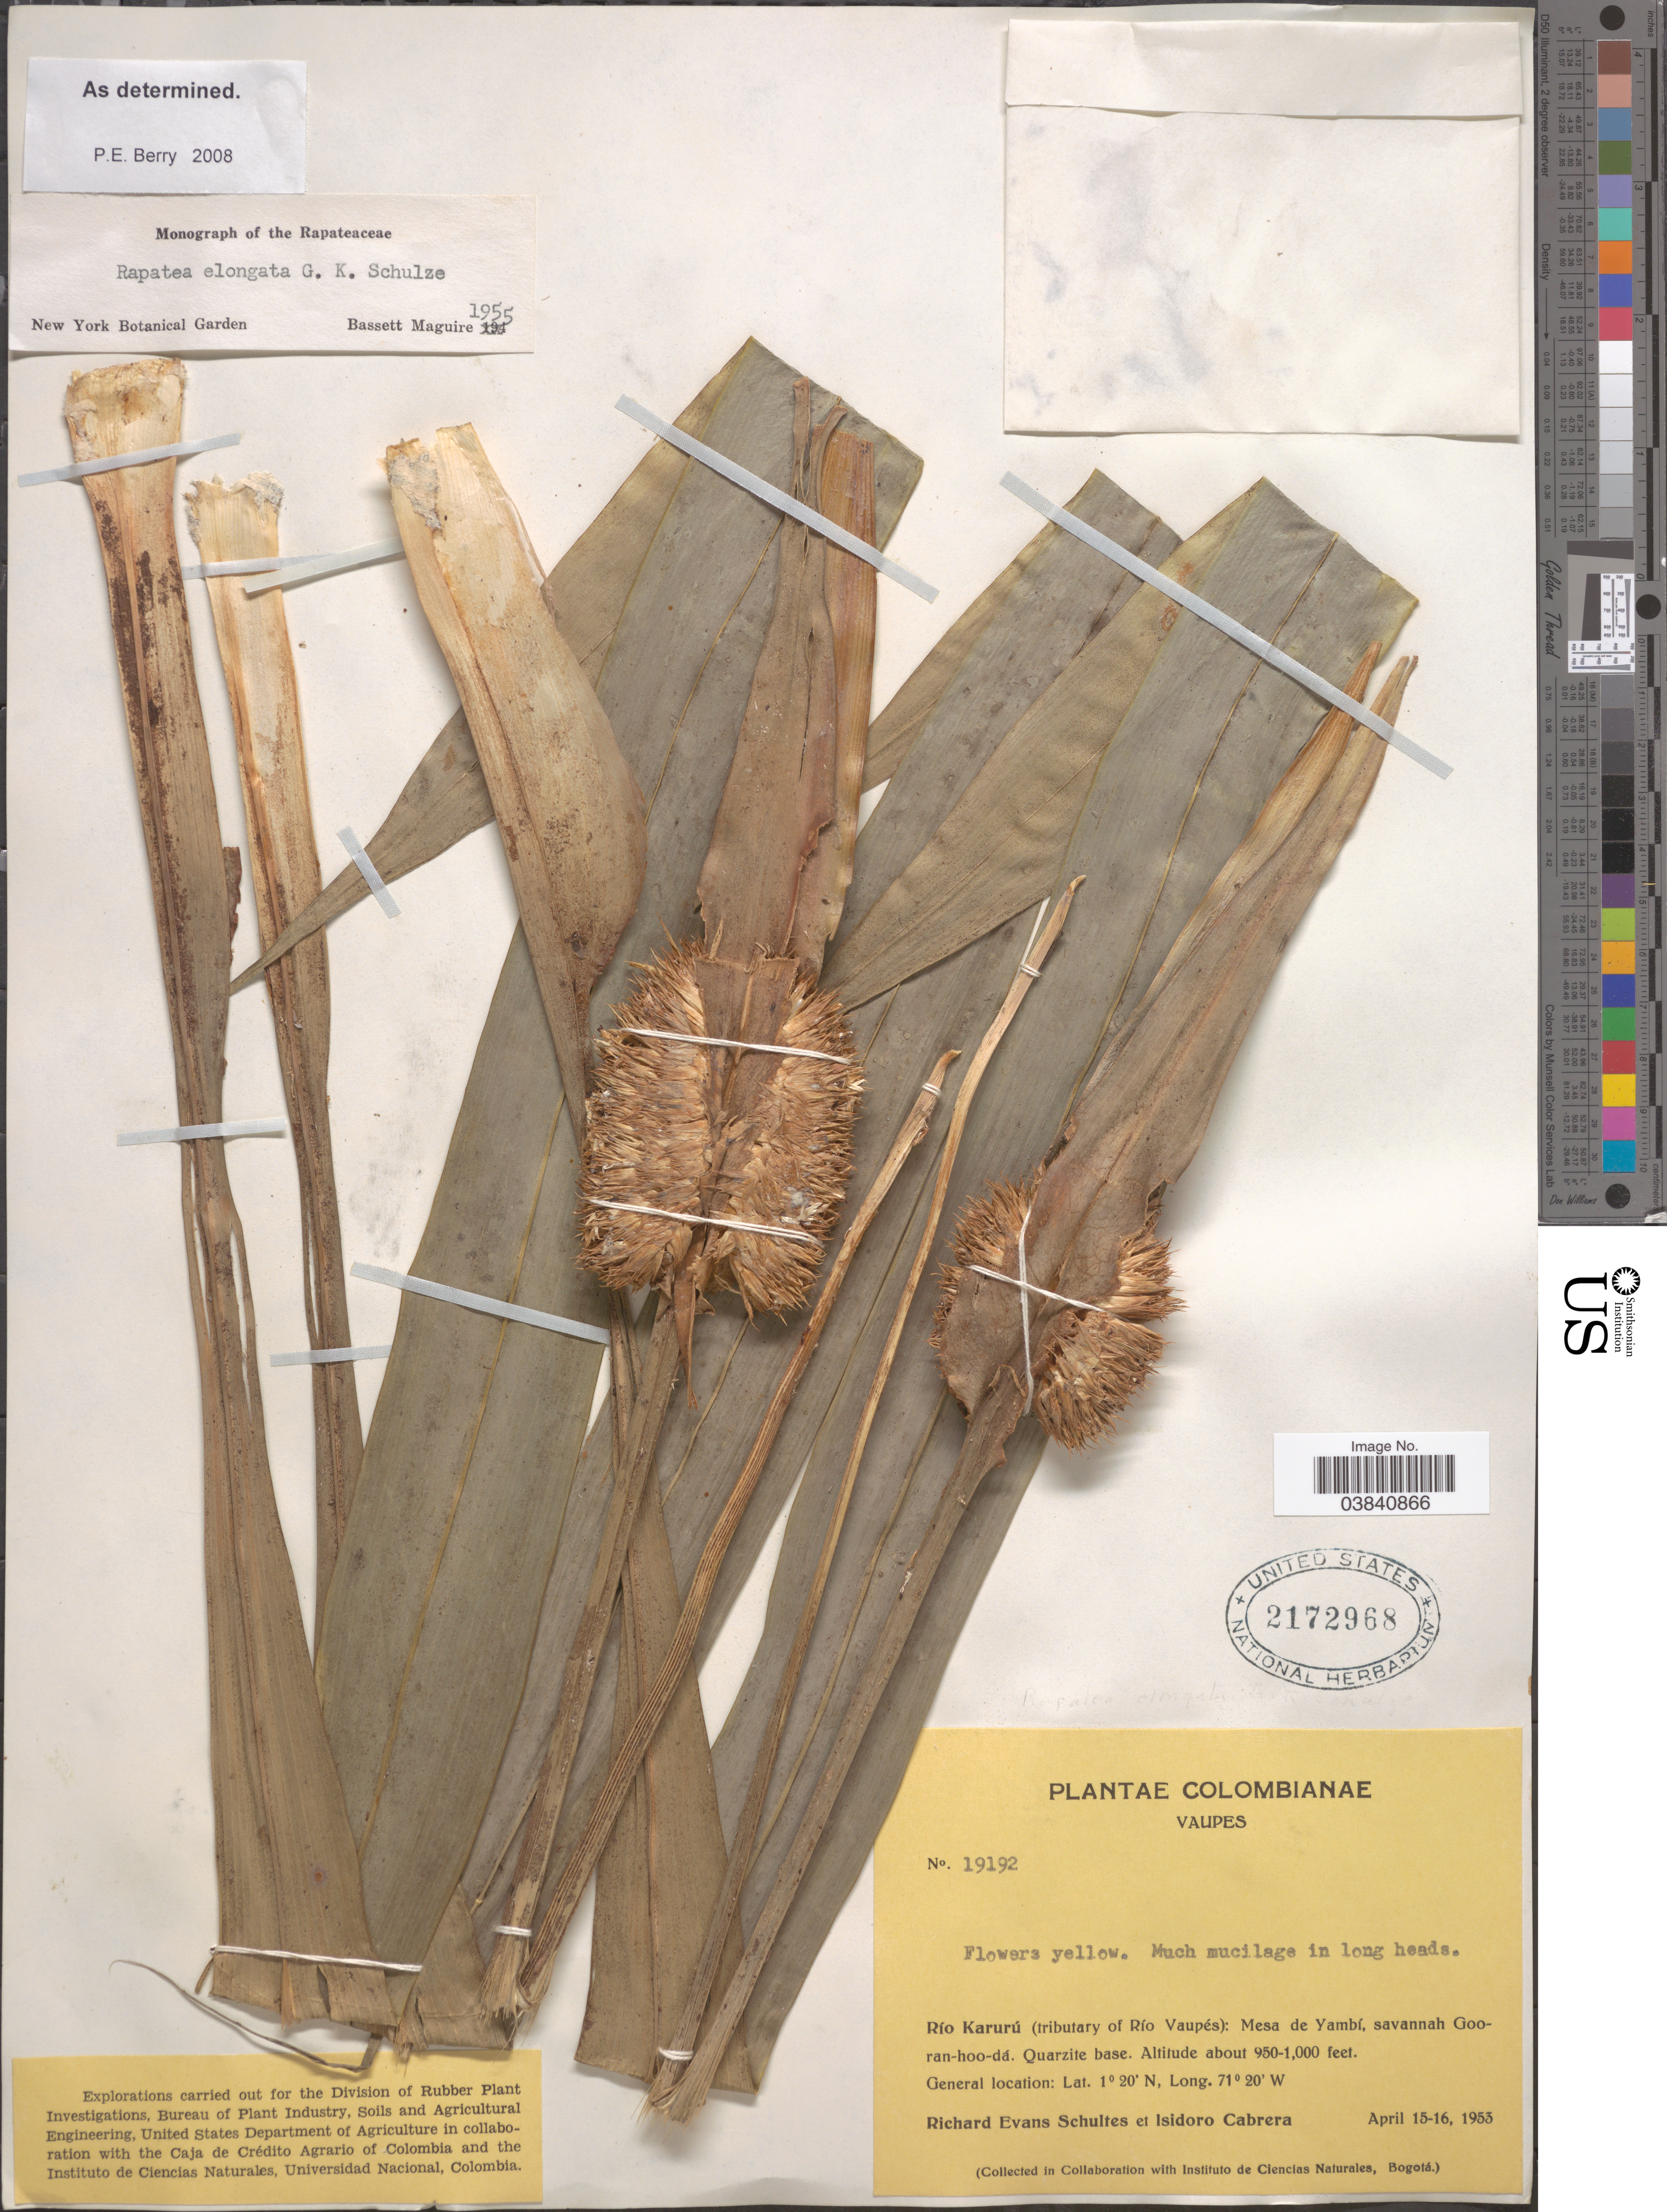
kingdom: Plantae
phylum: Tracheophyta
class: Liliopsida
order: Poales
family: Rapateaceae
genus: Rapatea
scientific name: Rapatea elongata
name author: G. Schulze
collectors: R. E. Schultes & I. Cabrera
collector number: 19192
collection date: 1953-04-15/1953-04-16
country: Colombia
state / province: Vaupés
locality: Río Karurú (tributary of Río Vaupés): Mesa de Yambí, savannah Gooran-hoo-dá. Quarzite base.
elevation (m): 290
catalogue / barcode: US 2172968